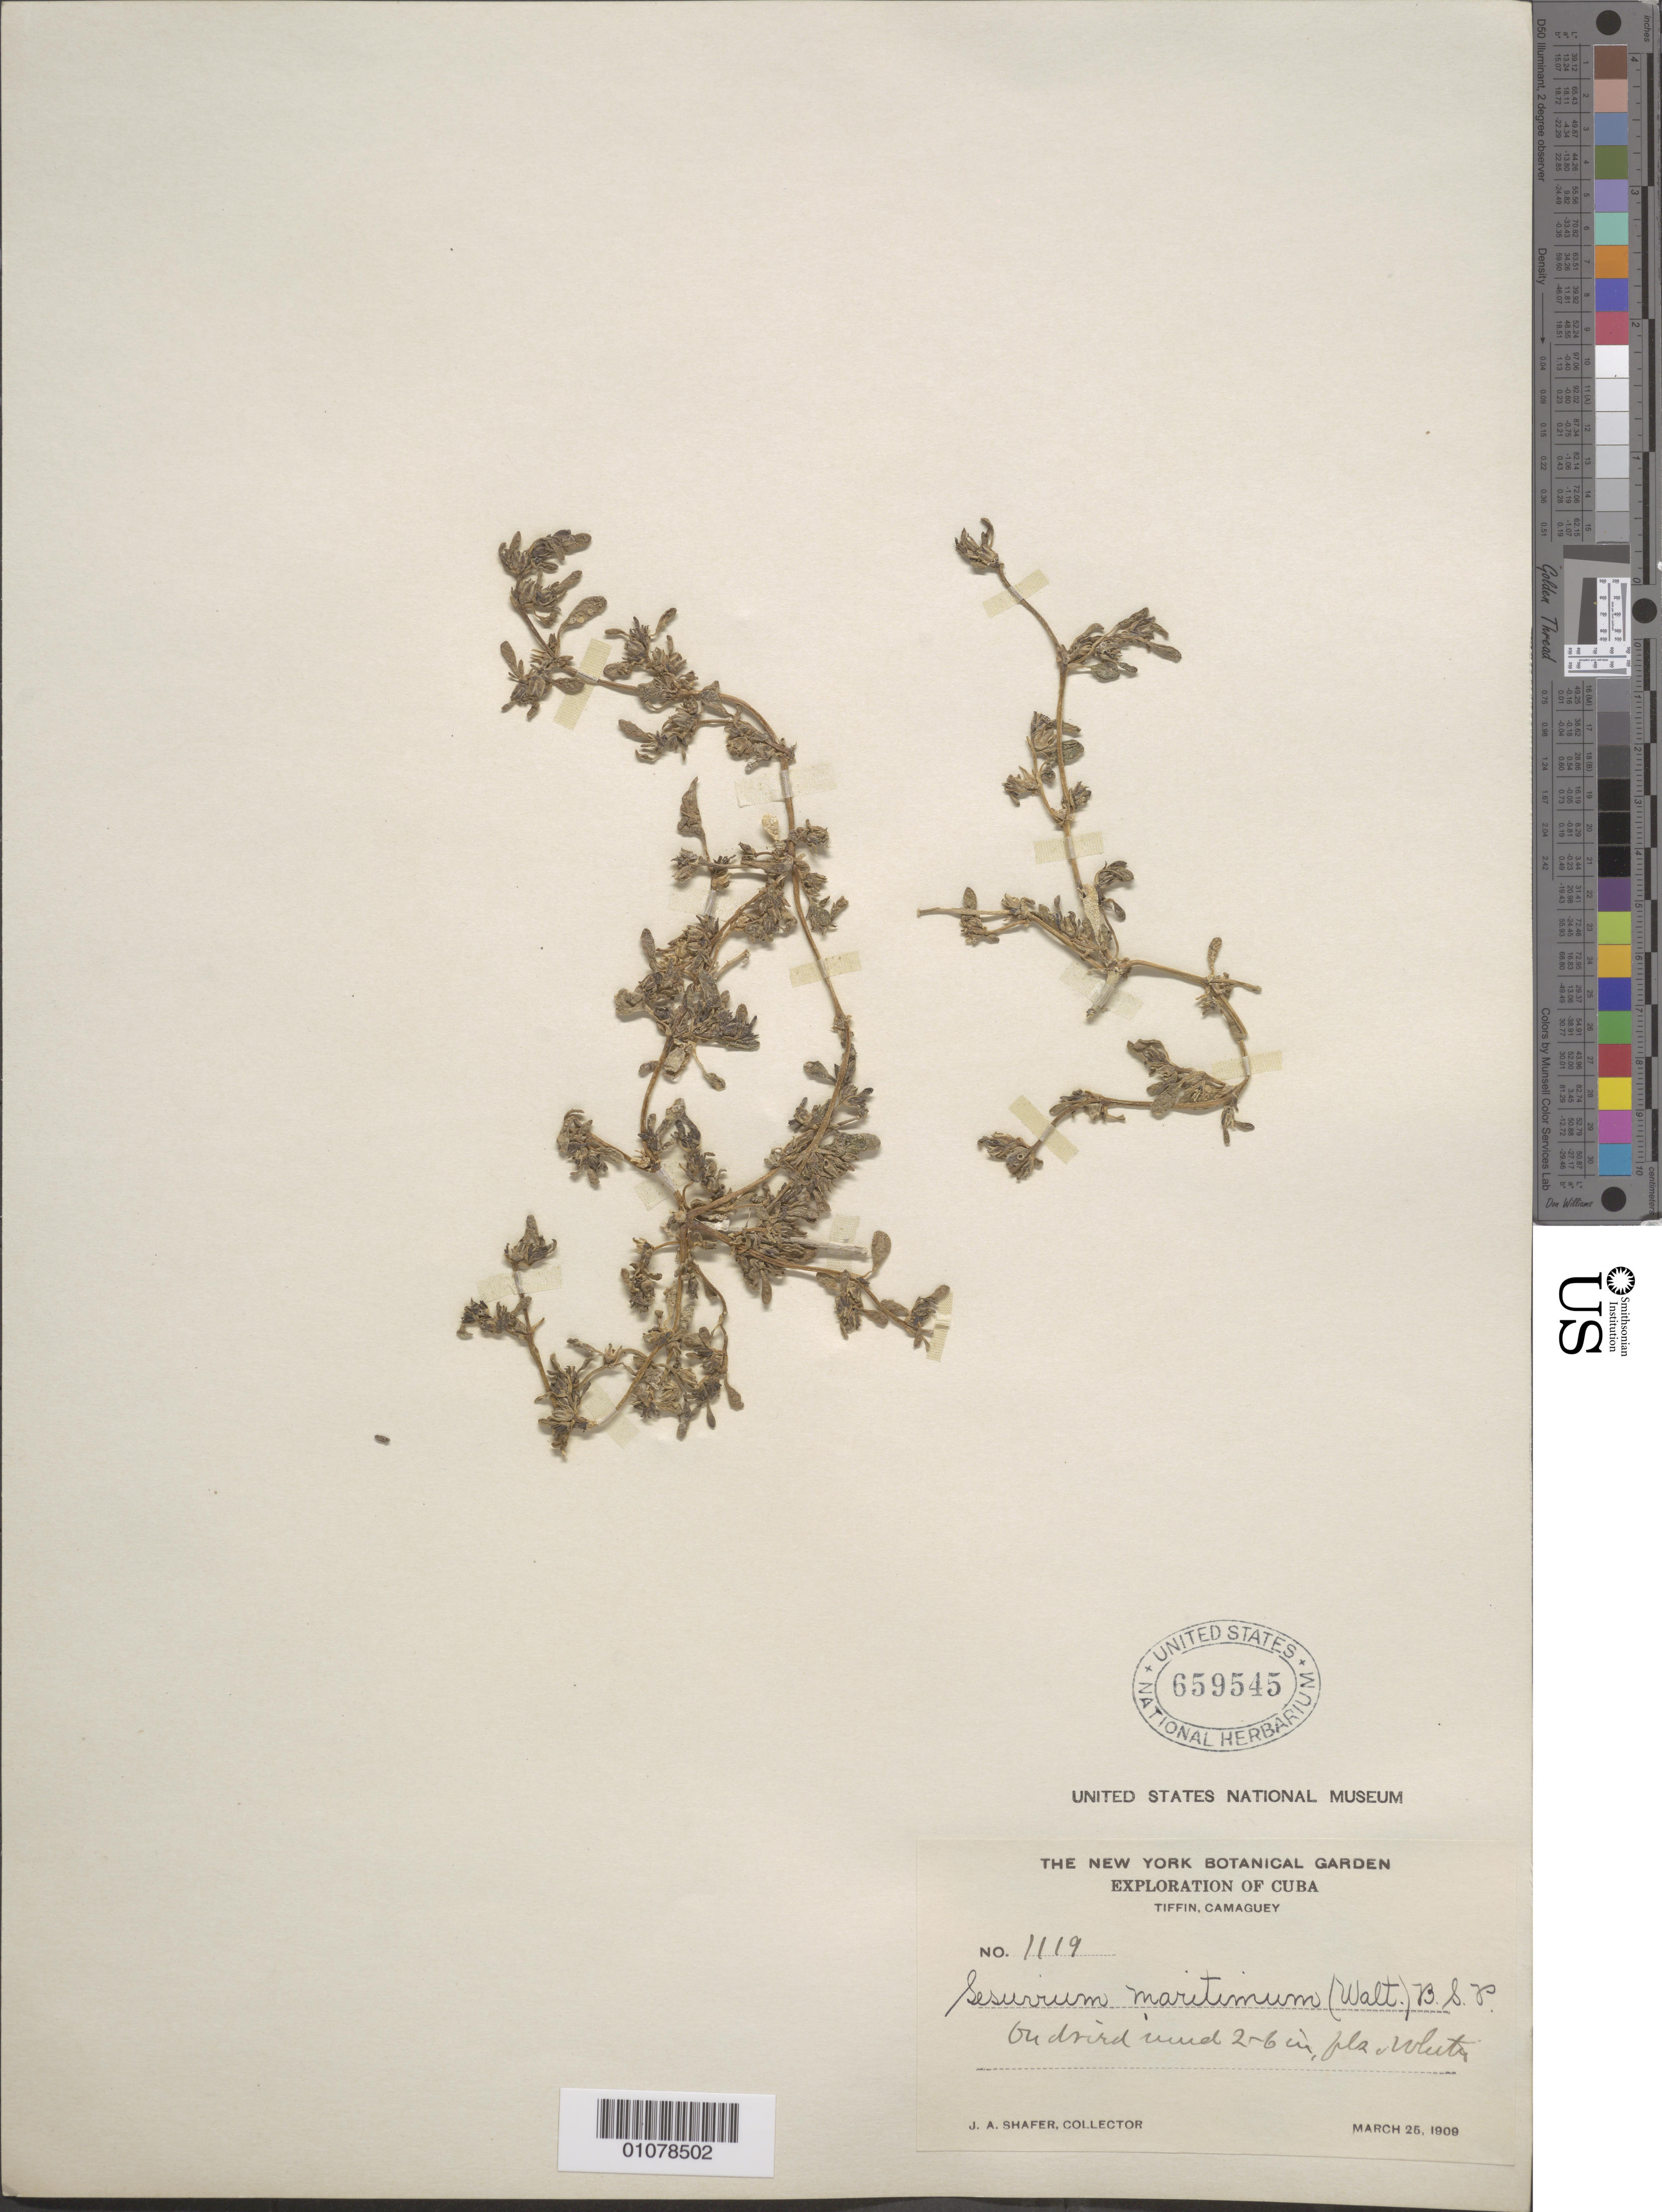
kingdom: Plantae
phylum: Tracheophyta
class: Magnoliopsida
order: Caryophyllales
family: Aizoaceae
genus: Sesuvium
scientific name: Sesuvium maritimum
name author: (Walter) Britton, Stearns & Poggenb.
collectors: J. A. Shafer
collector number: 1119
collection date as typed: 25 Mar 1909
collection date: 1909-03-25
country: Cuba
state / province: Camagüey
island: Cuba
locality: Tiffin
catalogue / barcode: US 659545